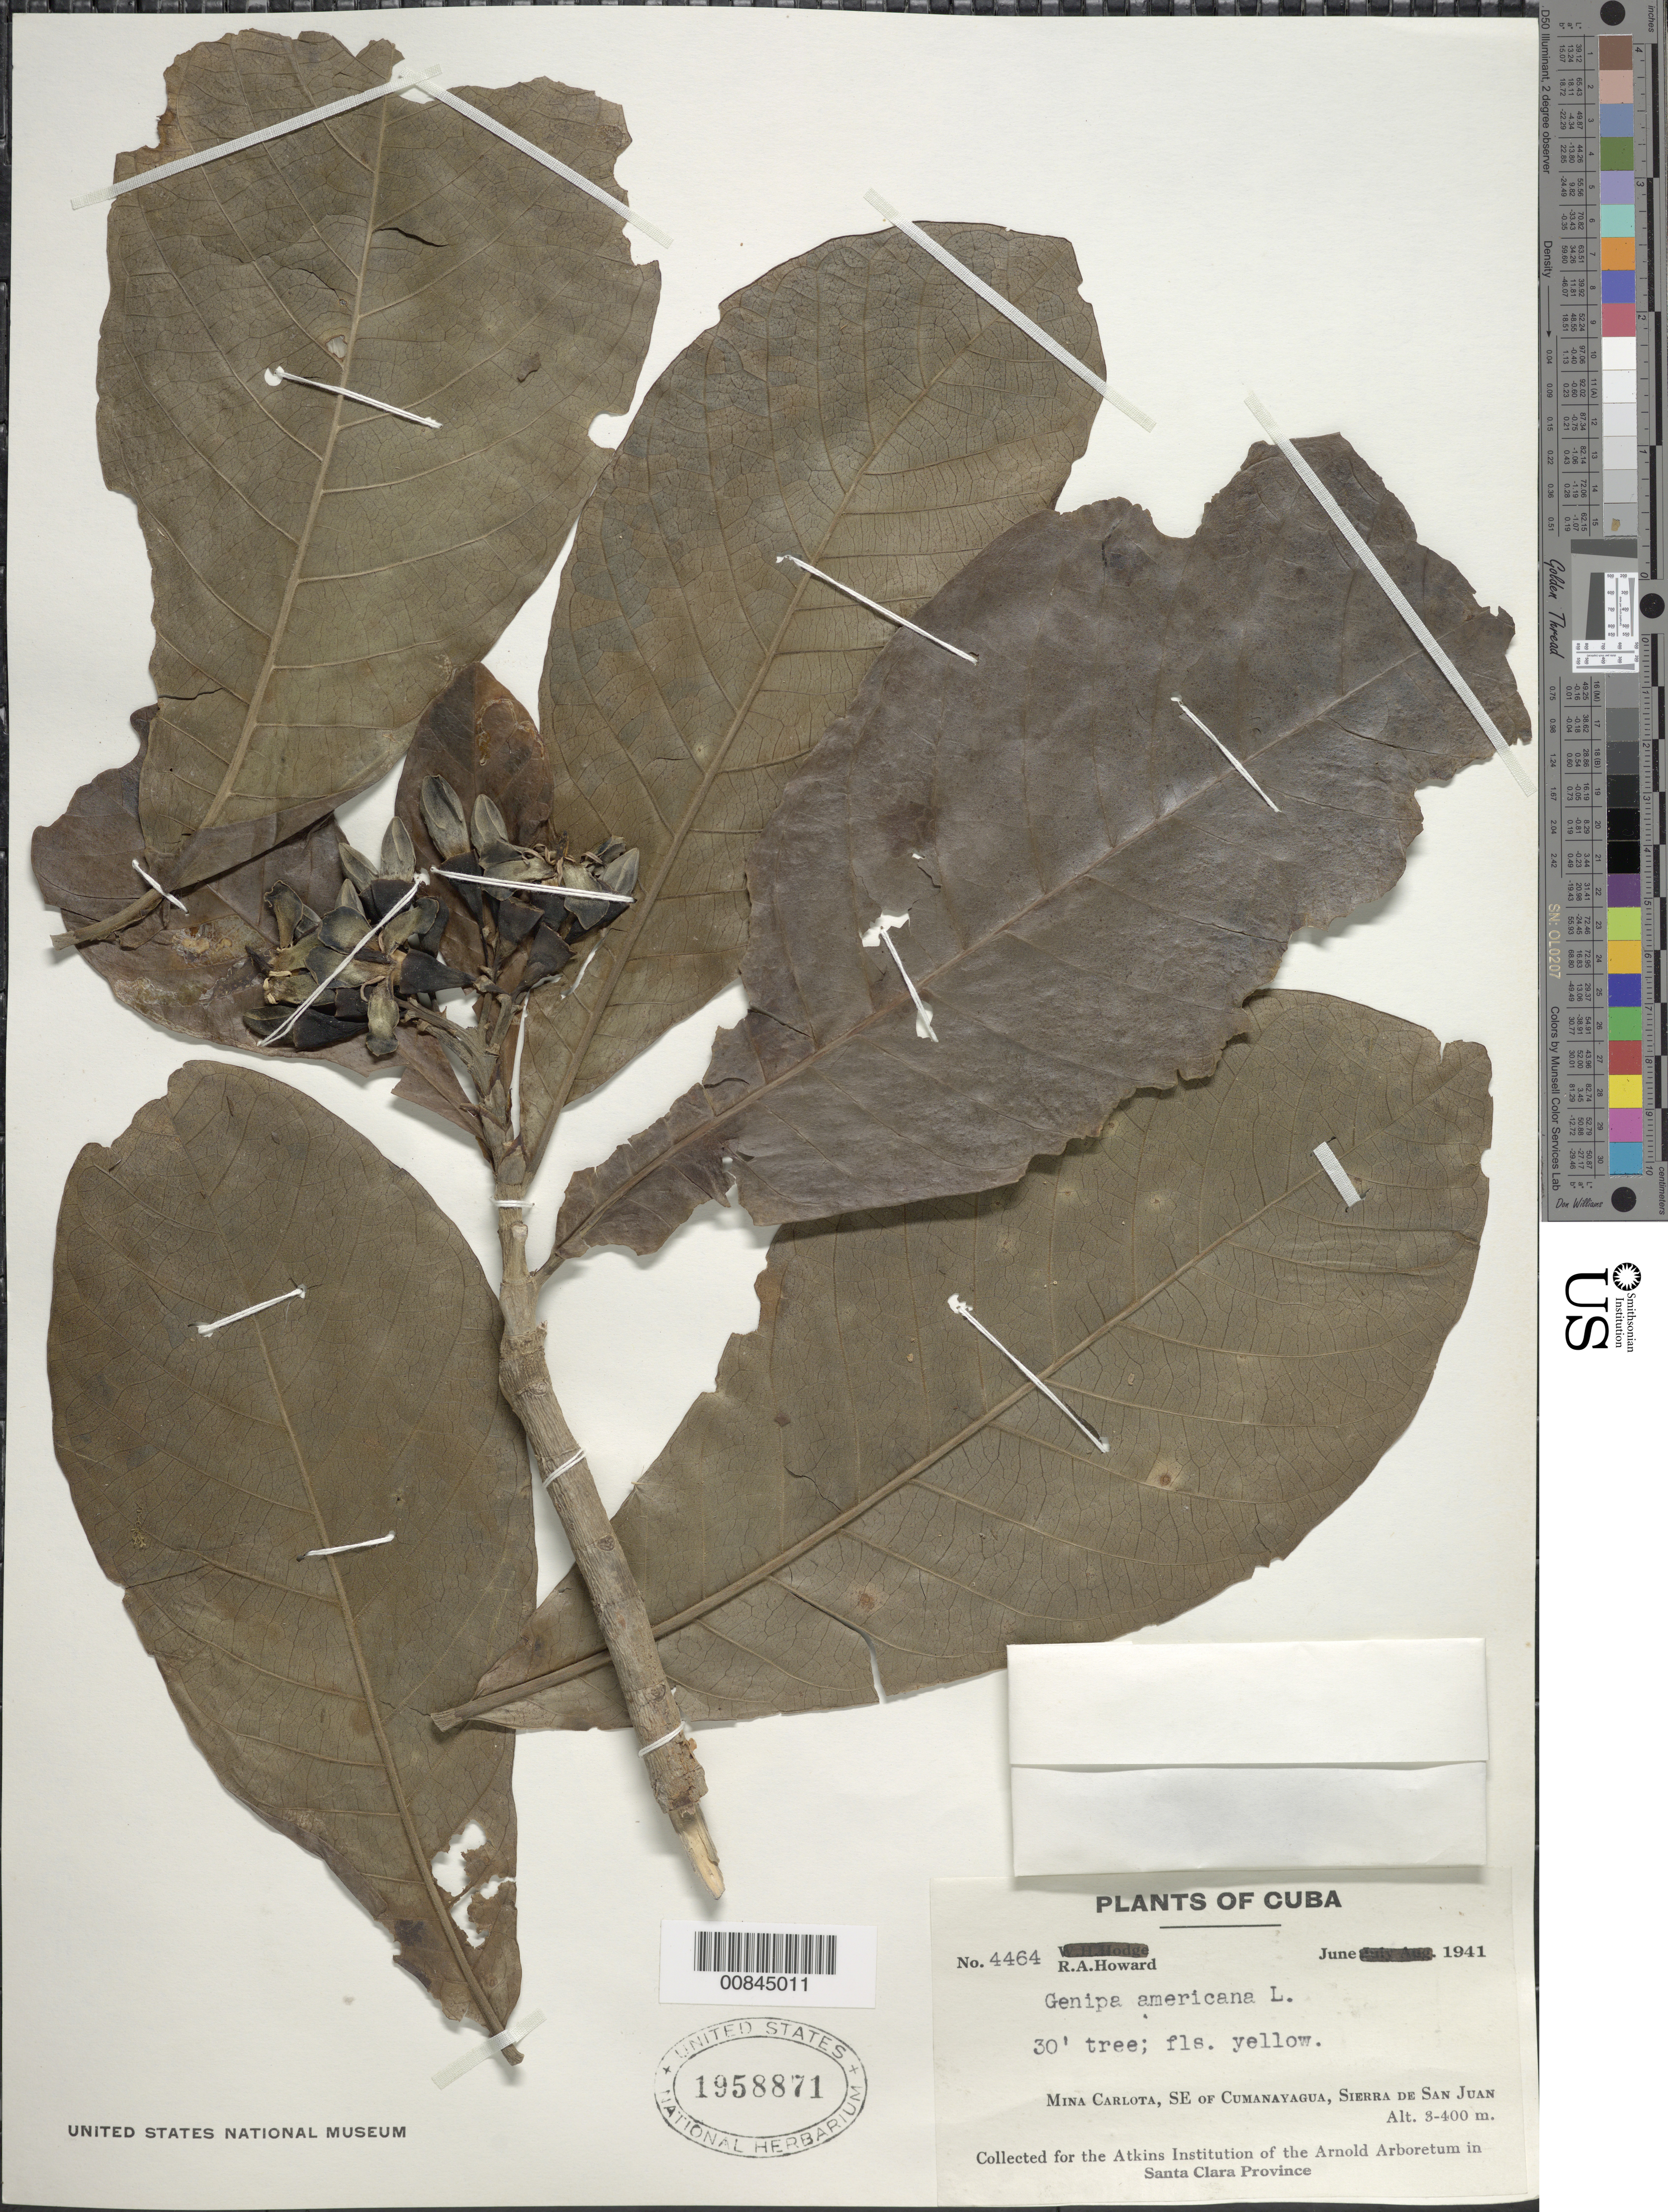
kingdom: Plantae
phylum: Tracheophyta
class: Magnoliopsida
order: Gentianales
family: Rubiaceae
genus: Genipa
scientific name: Genipa americana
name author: L.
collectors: R. A. Howard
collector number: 4464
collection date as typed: Jun 1941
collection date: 1941-06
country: Cuba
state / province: Las Villas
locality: Mina Carlota, SE of Cumanayagua, Sierra de San Juan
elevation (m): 3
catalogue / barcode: US 1958871